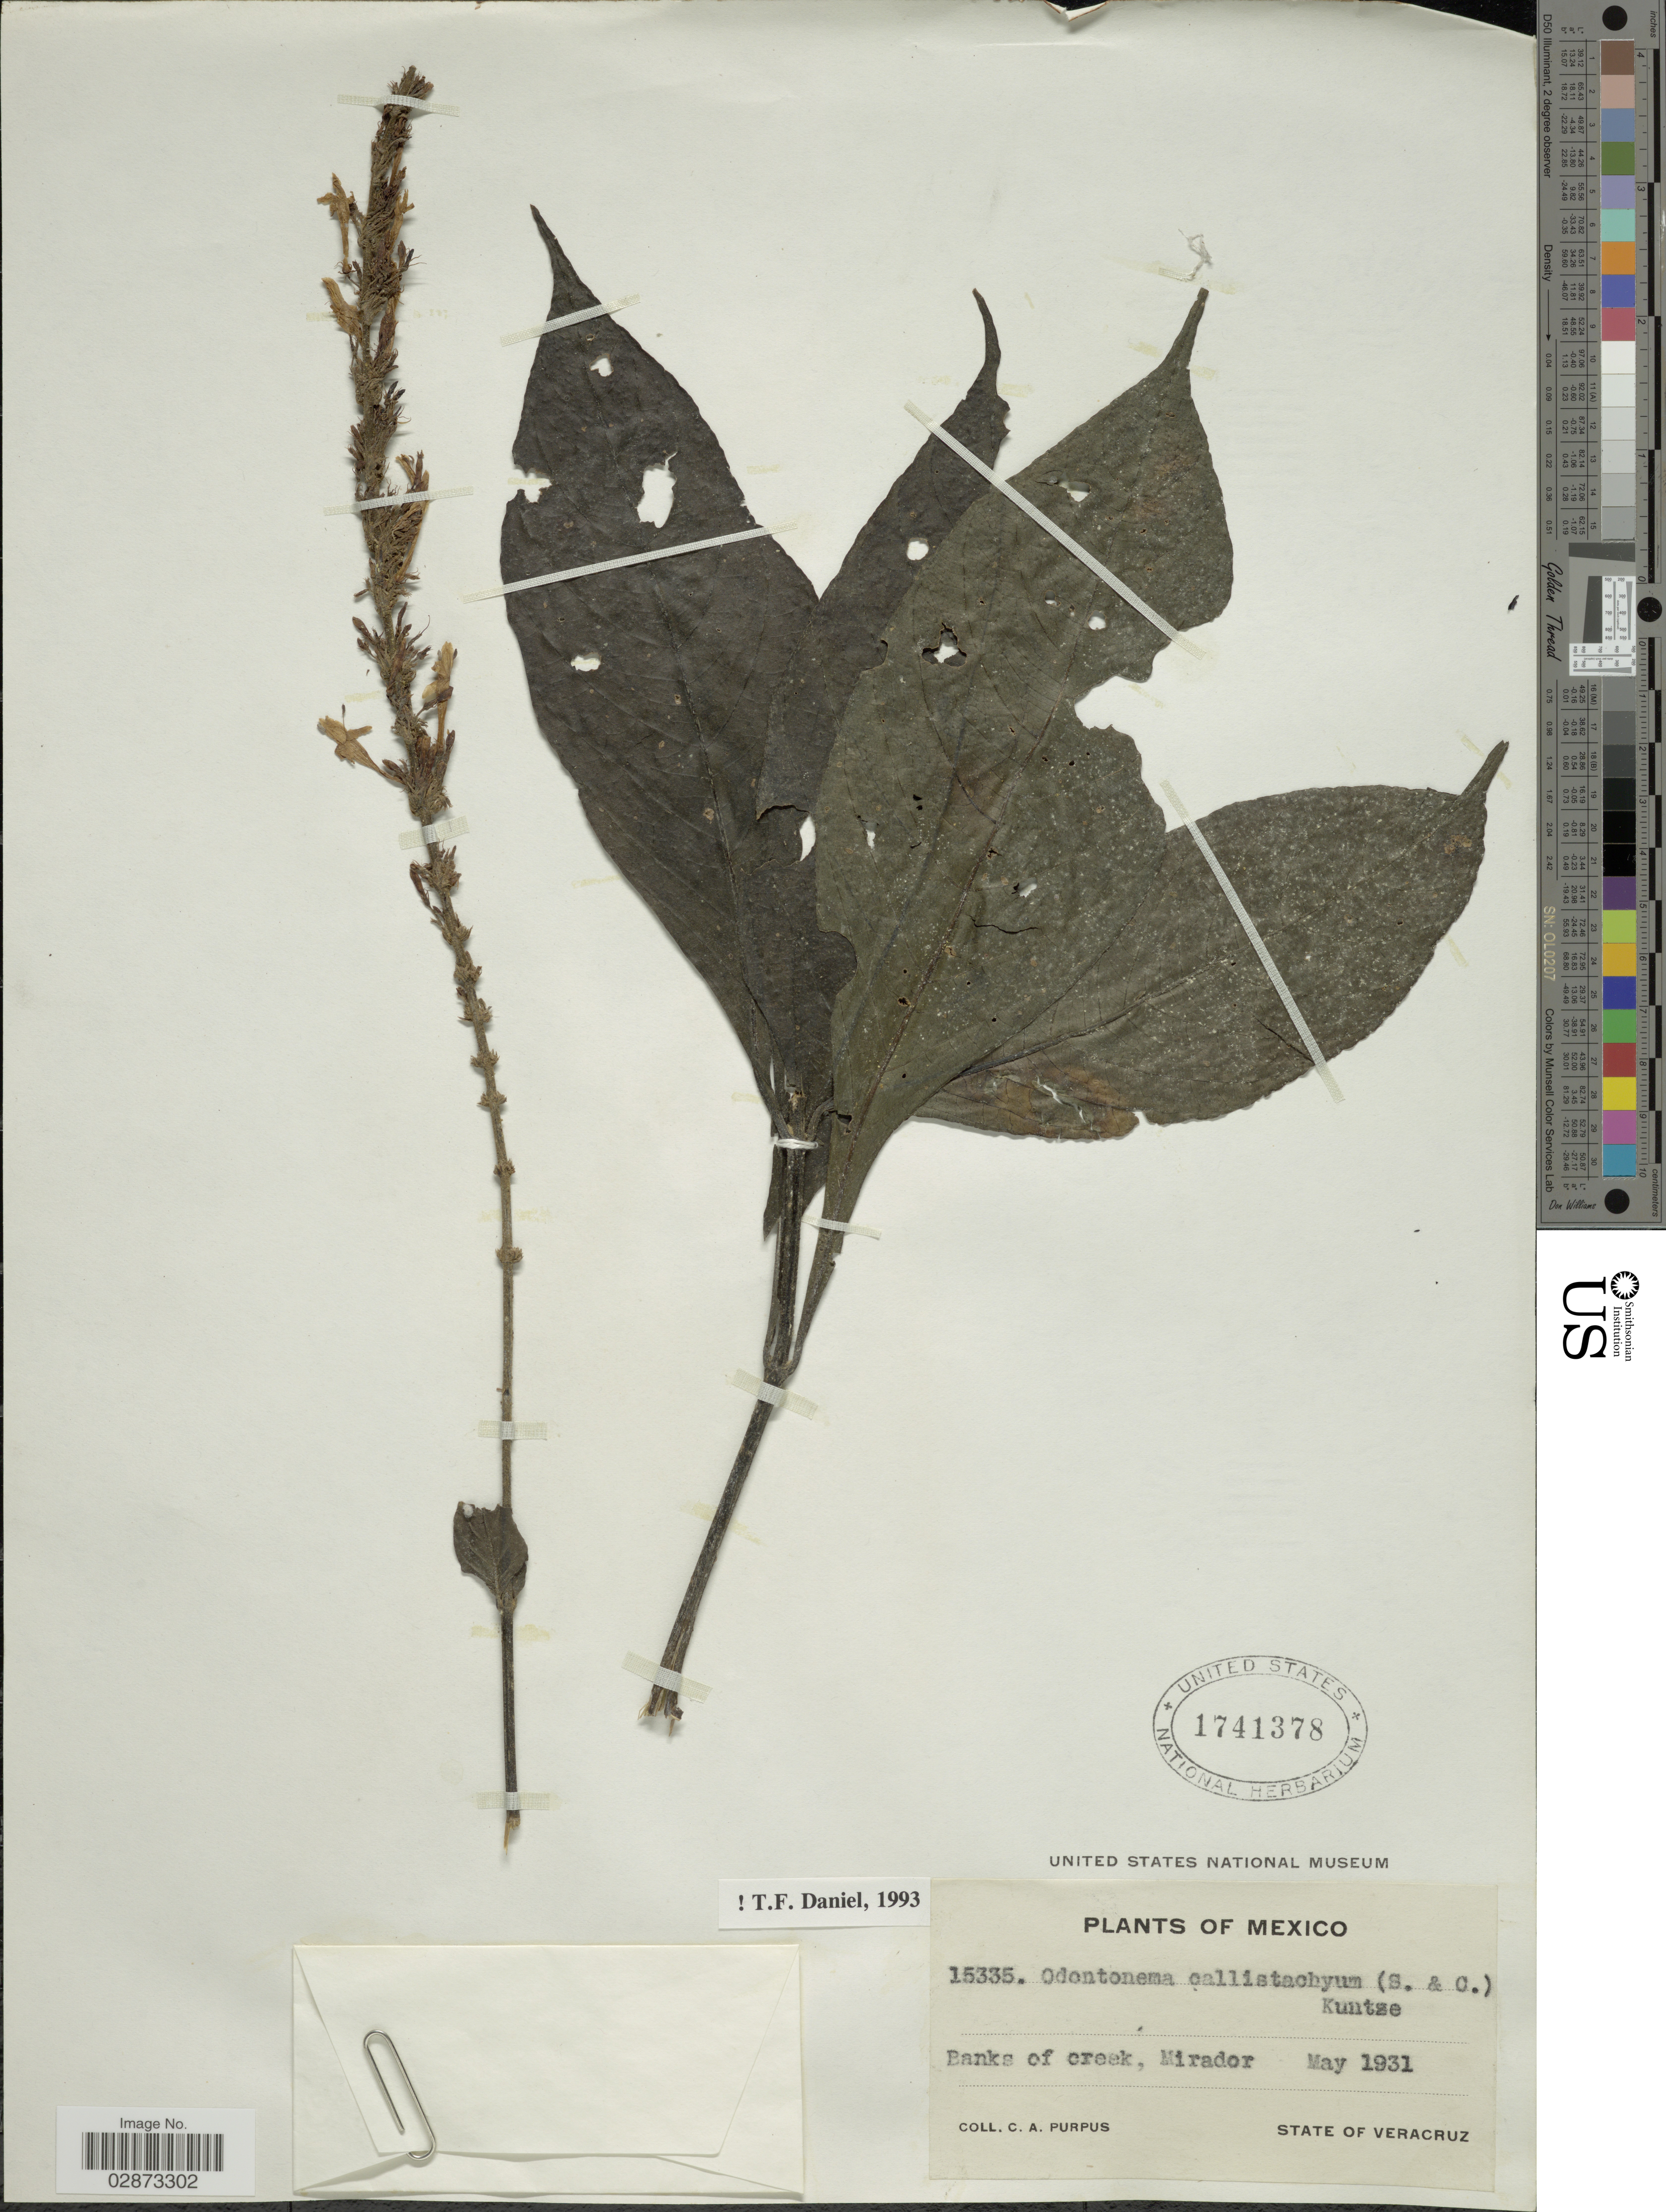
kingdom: Plantae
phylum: Tracheophyta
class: Magnoliopsida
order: Lamiales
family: Acanthaceae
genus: Odontonema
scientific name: Odontonema callistachyum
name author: (Schltdl. & Cham.) Kuntze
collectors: C. A. Purpus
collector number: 15335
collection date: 1931-05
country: Mexico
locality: Banks of creek, Mirador.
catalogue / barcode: US 1741378